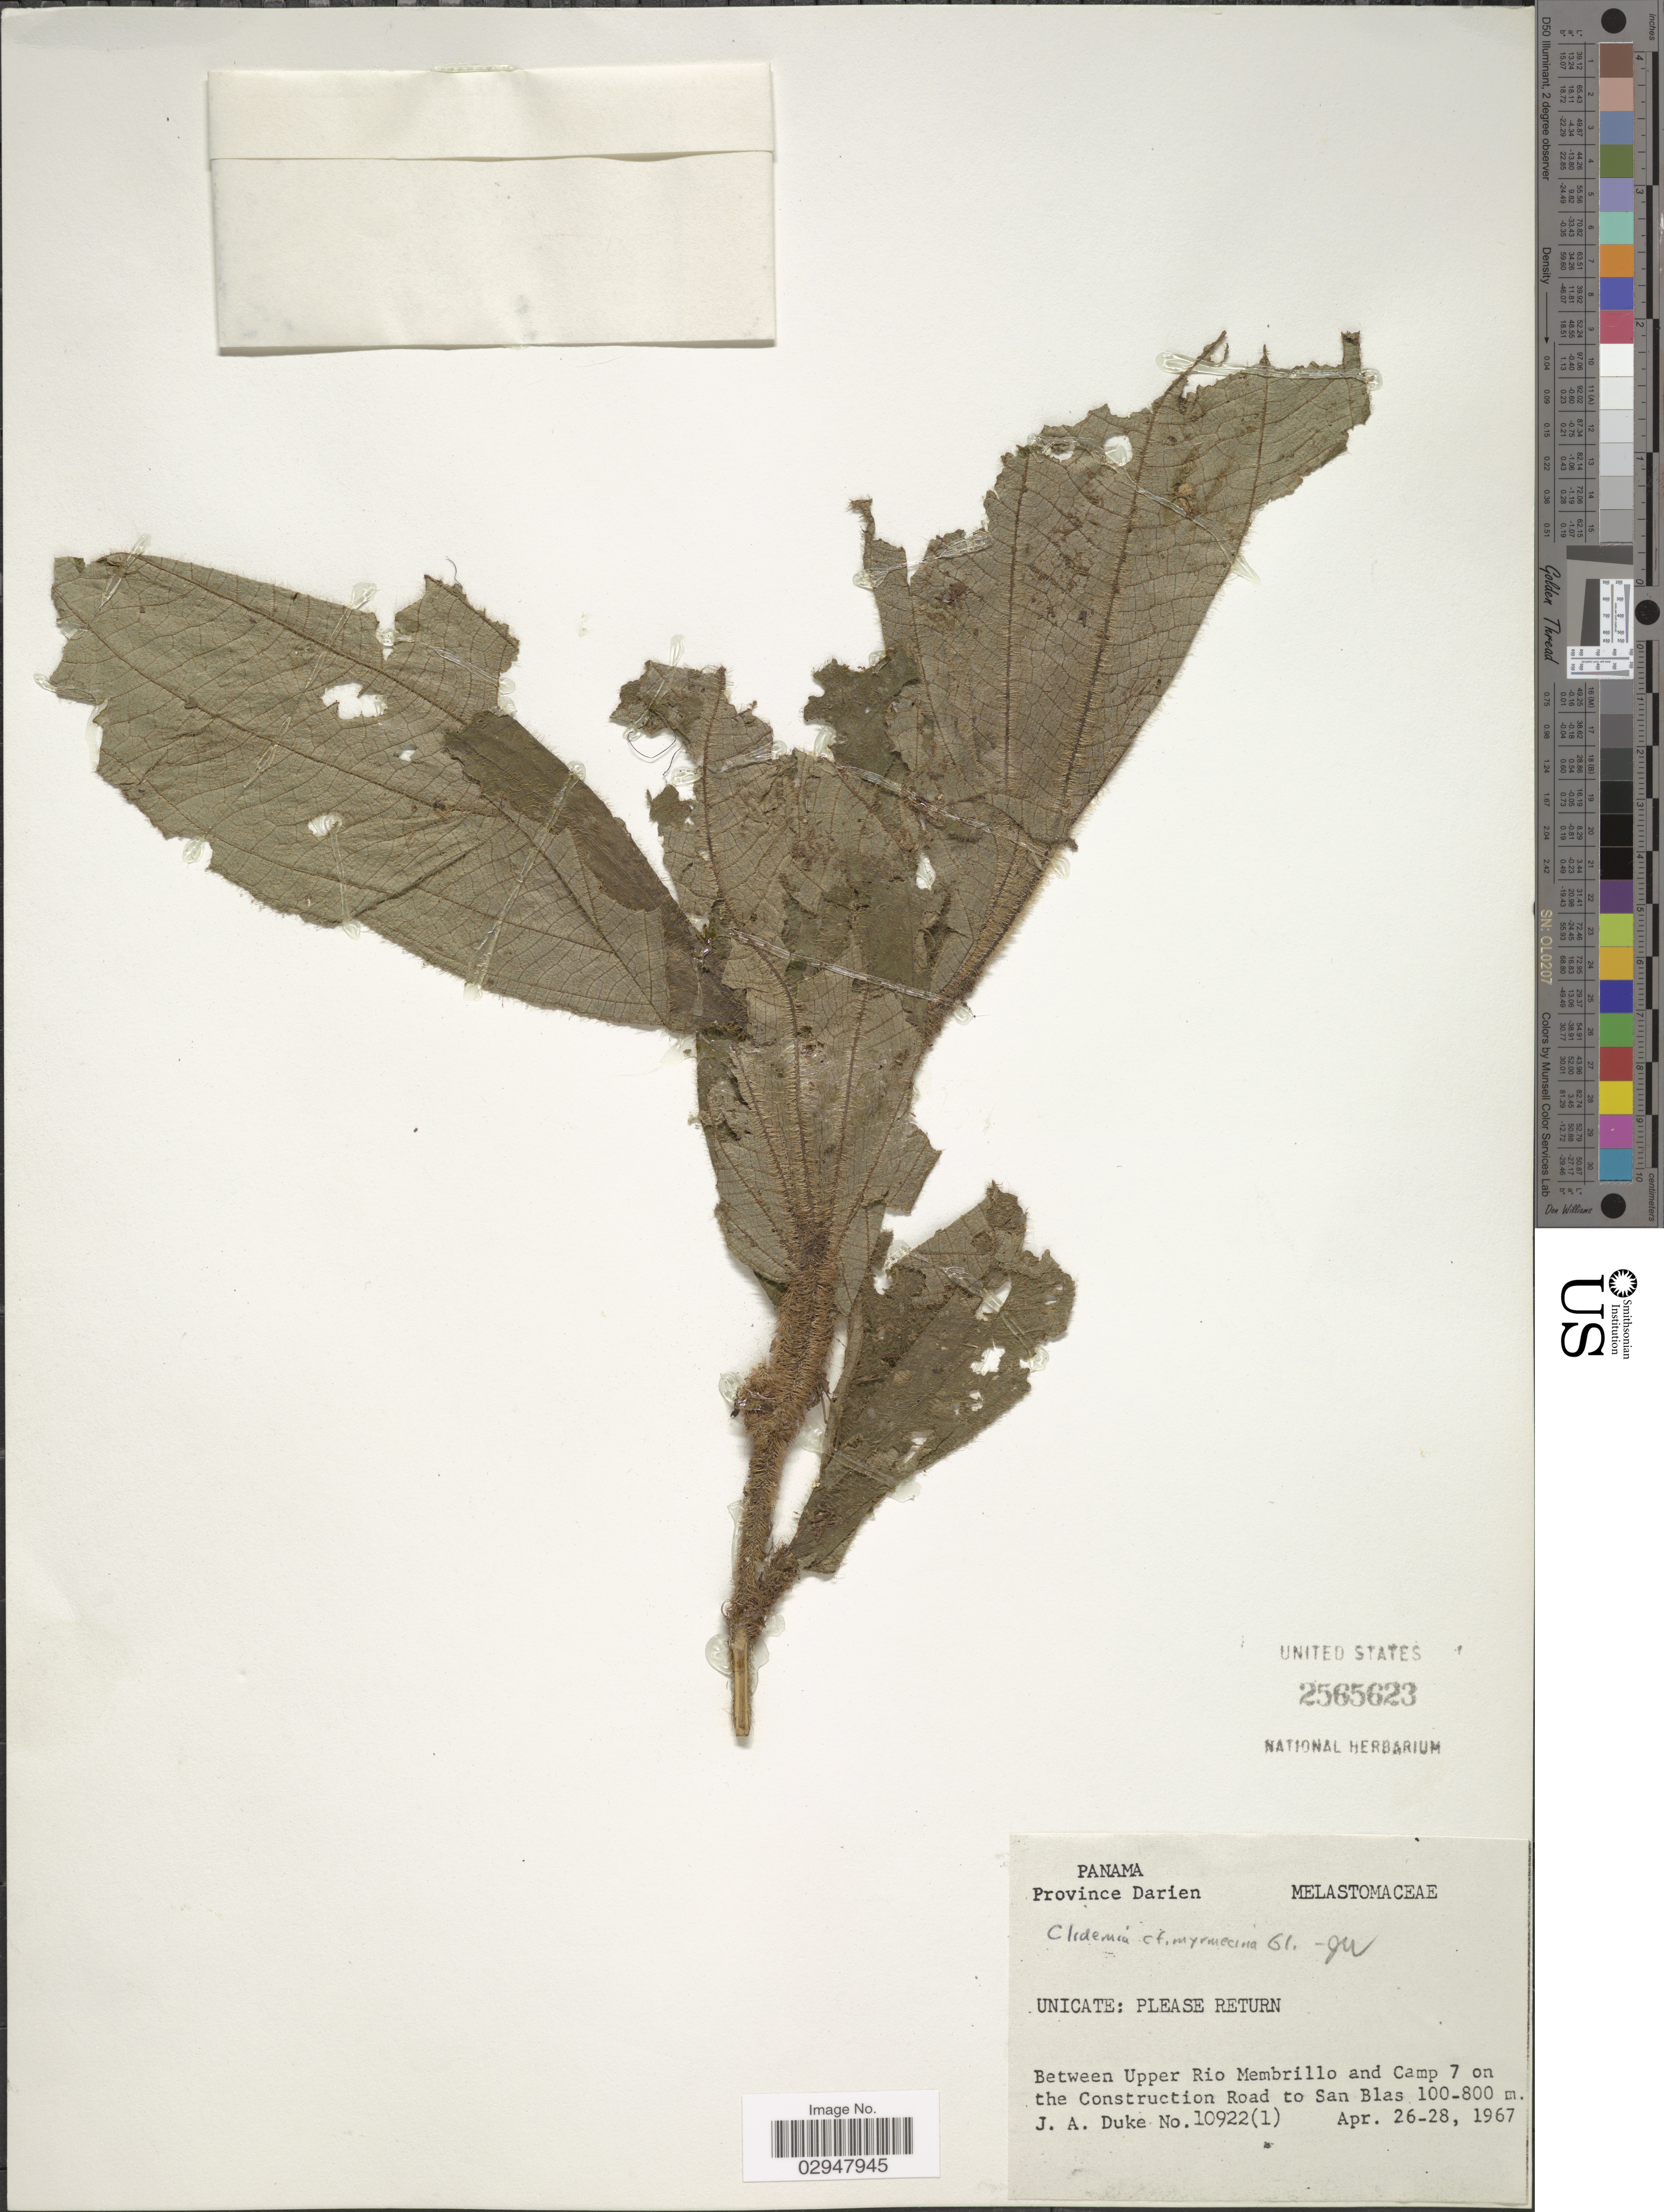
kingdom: Plantae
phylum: Tracheophyta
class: Magnoliopsida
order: Myrtales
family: Melastomataceae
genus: Clidemia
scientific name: Clidemia myrmecina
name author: Gleason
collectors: J. A. Duke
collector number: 10922(1)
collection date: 1967-04-26/1967-04-28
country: Panama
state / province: Darién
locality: Between Upper Rio Membrillo and Camp 7 on the Construction Road to San Blas.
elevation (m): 100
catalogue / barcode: US 2565623